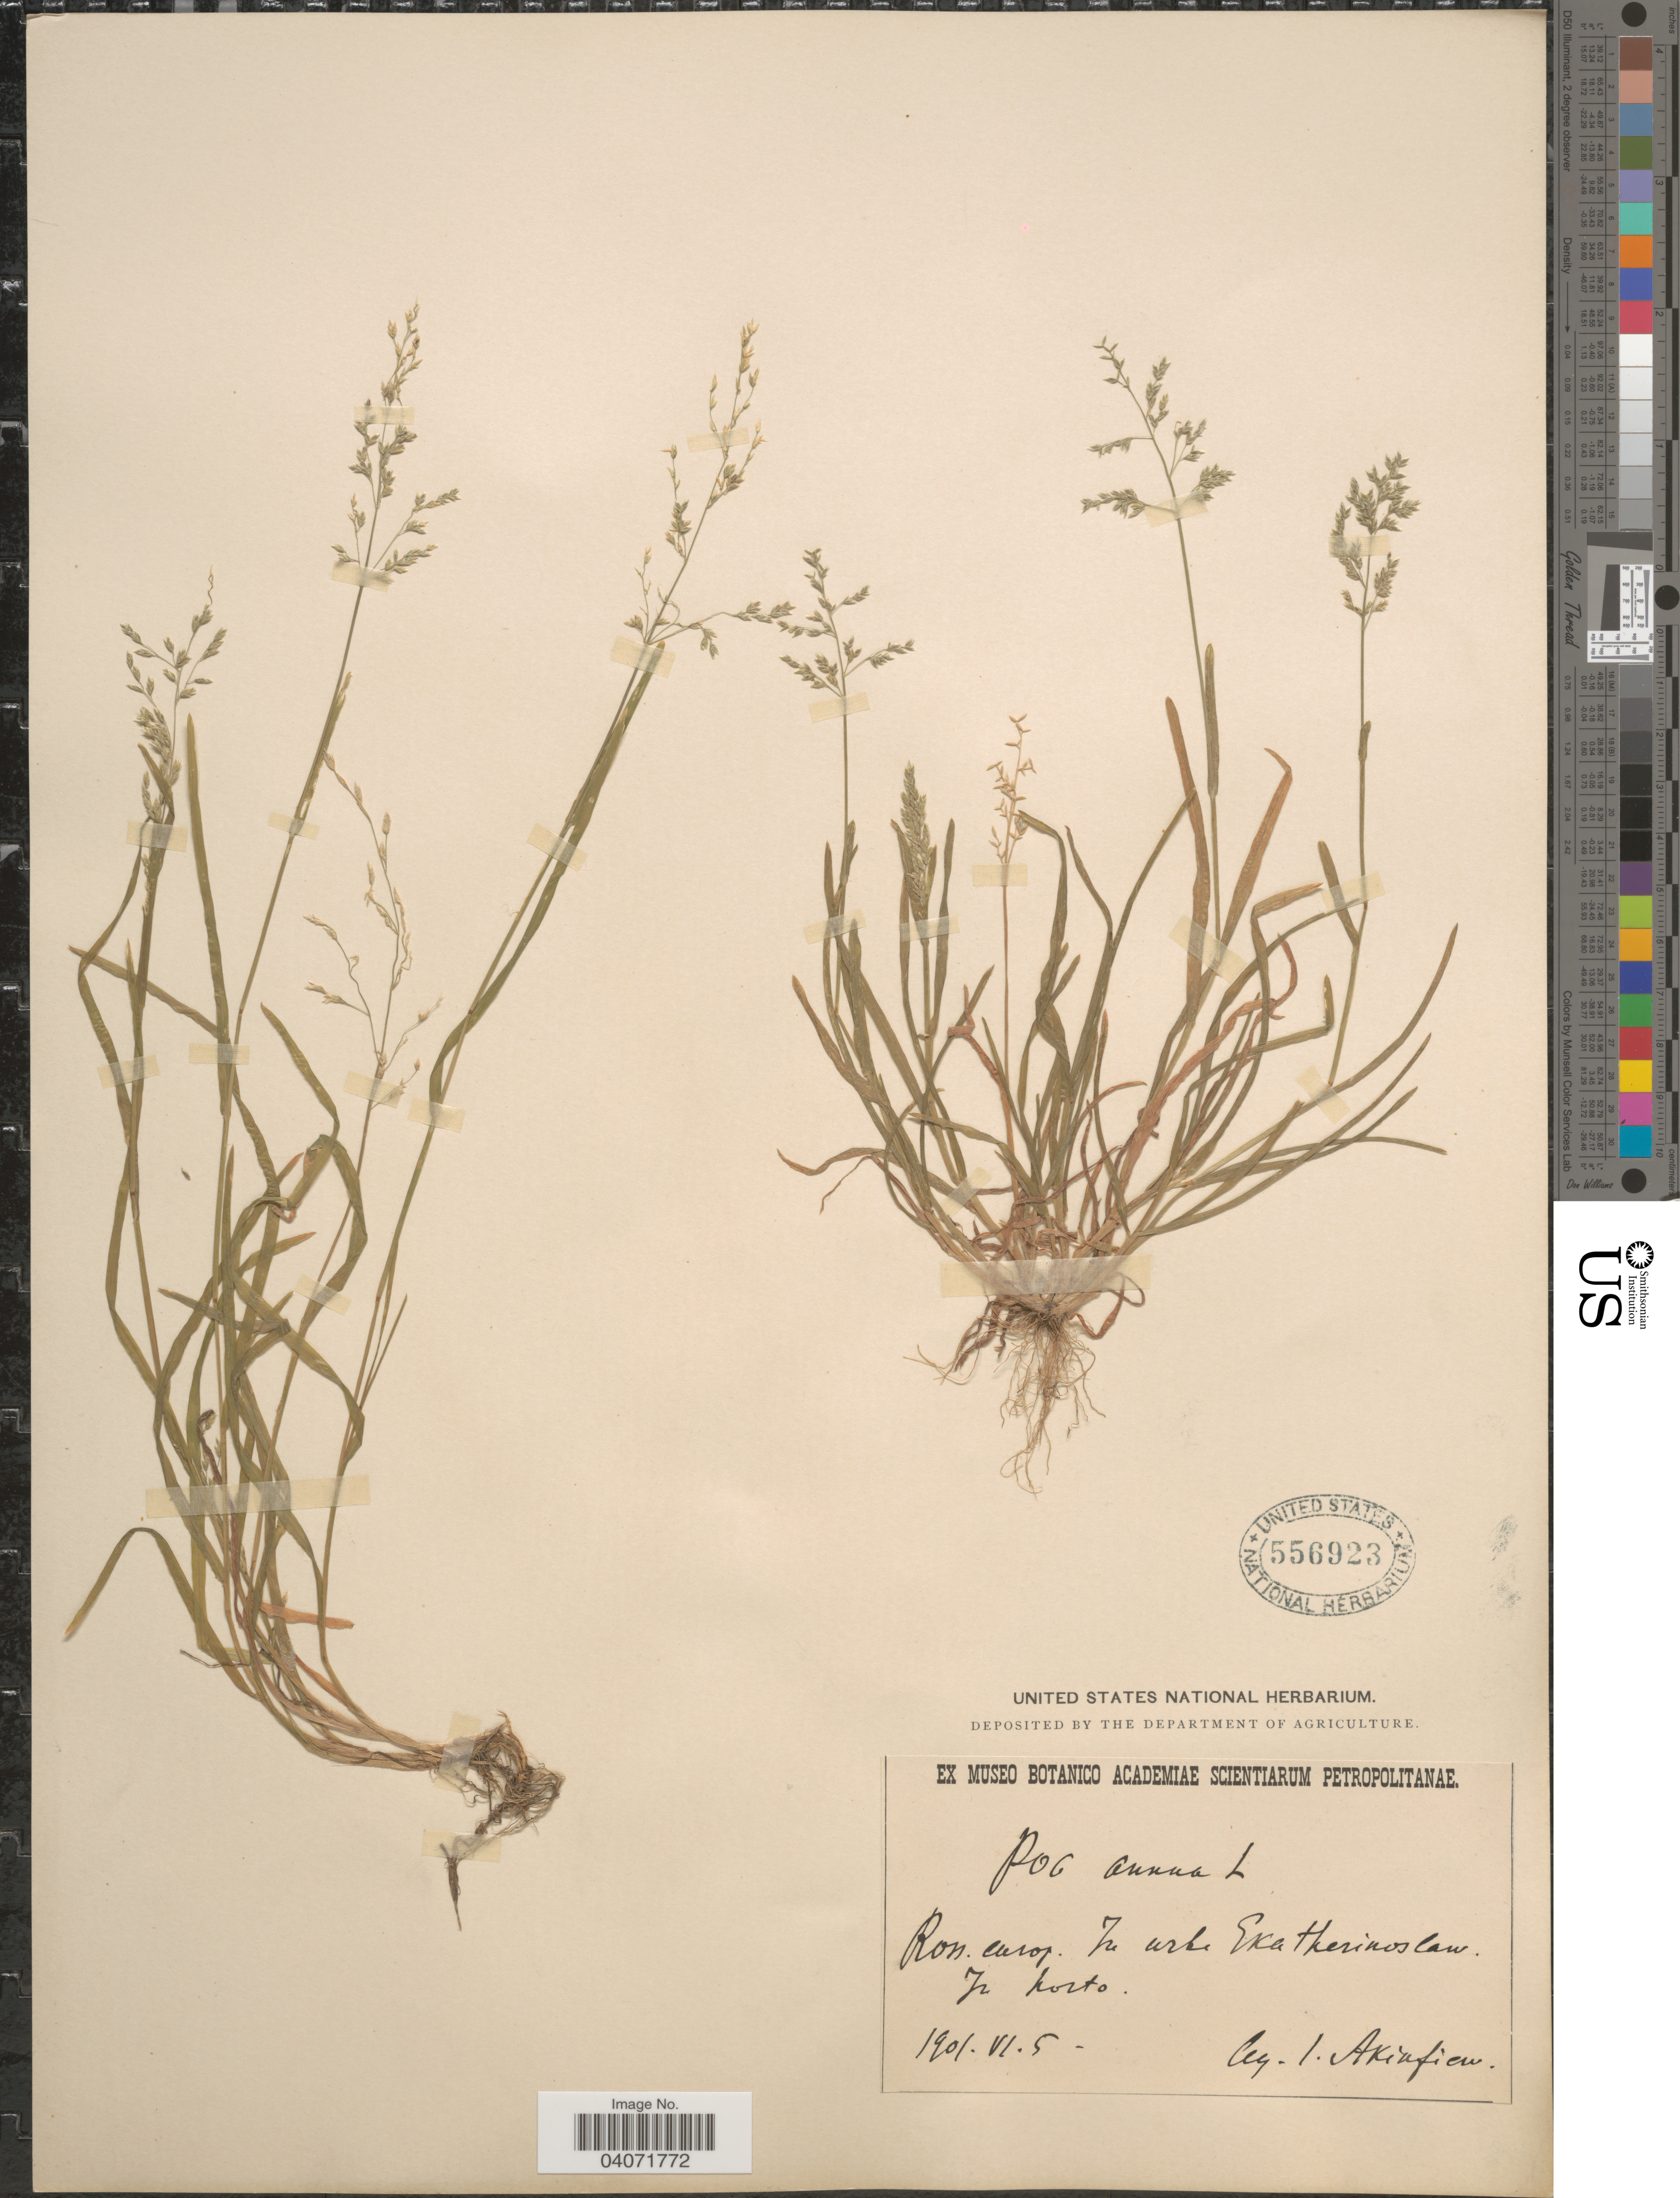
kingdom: Plantae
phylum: Tracheophyta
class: Liliopsida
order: Poales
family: Poaceae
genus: Poa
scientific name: Poa annua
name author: L.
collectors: I. Akinfiev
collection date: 1901-06-05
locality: Ron. europ. In urbe Ekatherinos land. In horto.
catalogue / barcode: US 556923